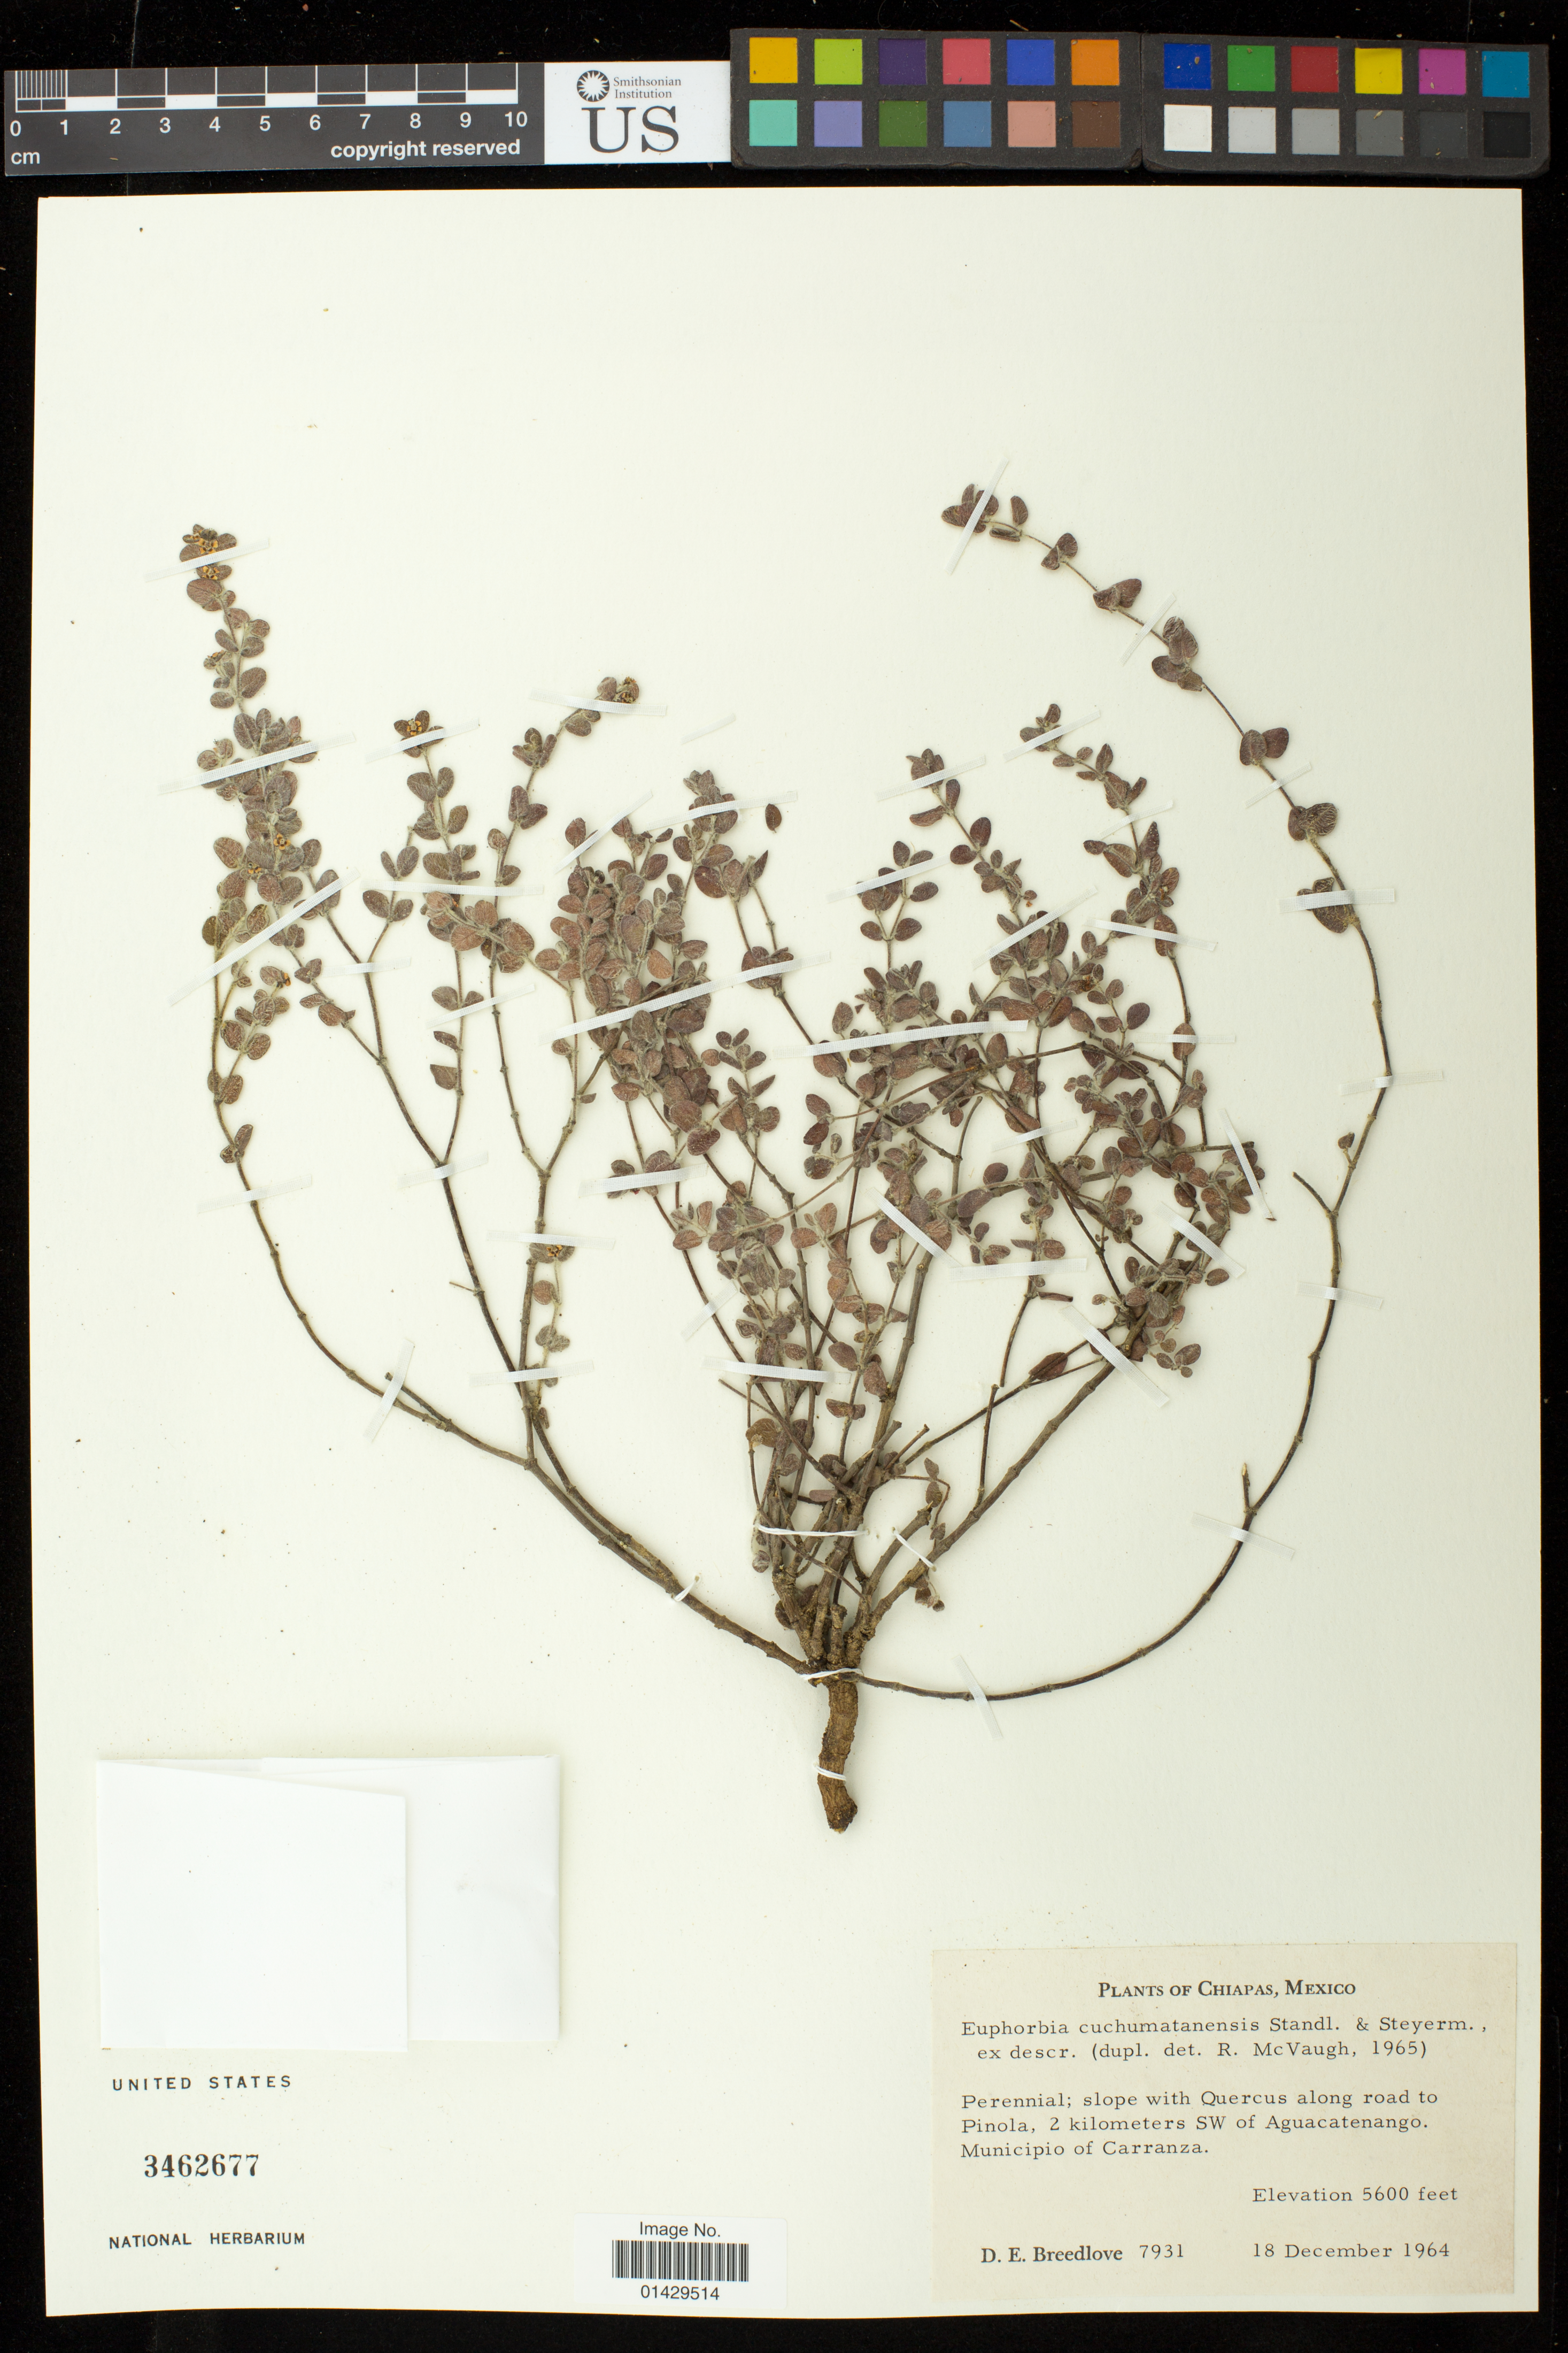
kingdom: Plantae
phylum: Tracheophyta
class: Magnoliopsida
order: Malpighiales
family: Euphorbiaceae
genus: Euphorbia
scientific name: Euphorbia cuchumatanensis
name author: Standl. & Steyerm.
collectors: D. E. Breedlove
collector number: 7931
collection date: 1964-12-18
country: Mexico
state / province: Chiapas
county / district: Venustiano Carranza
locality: Slope with Quercus along road to Pinola, 2 kilometers SW of Aguacatenango. Municipio of Carranza.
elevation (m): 1707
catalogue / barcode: US 3462677